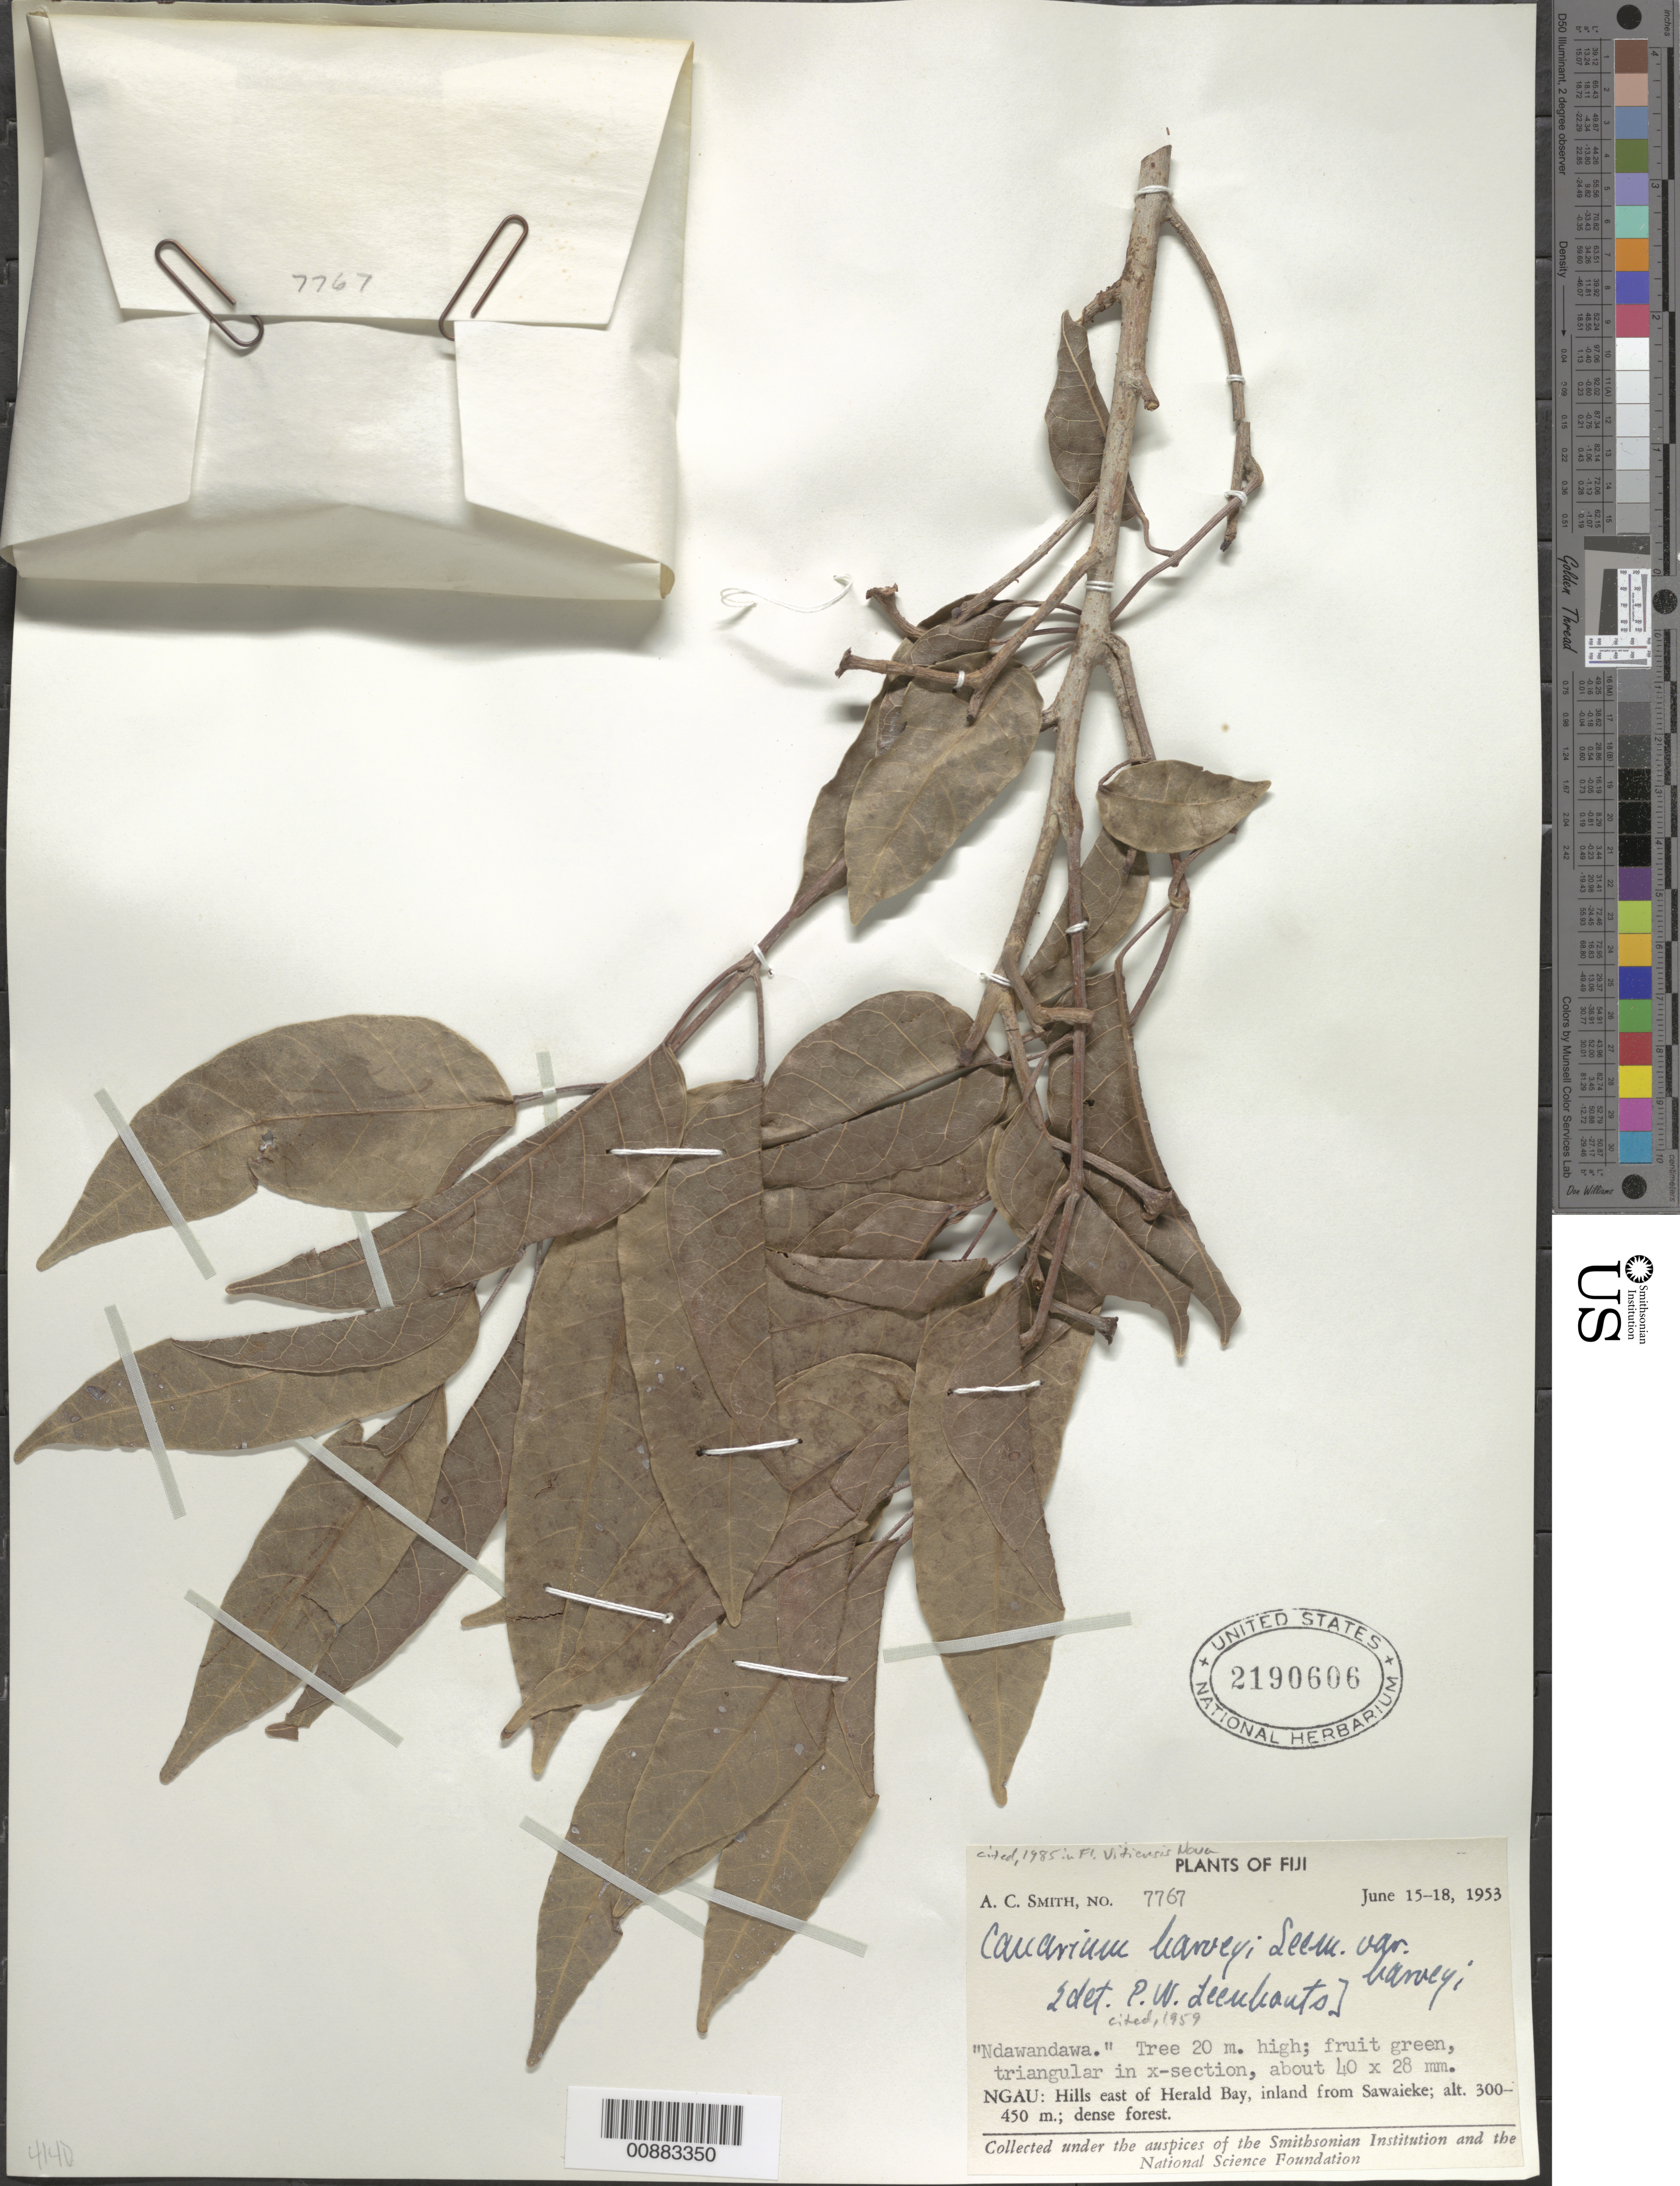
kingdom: Plantae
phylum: Tracheophyta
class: Magnoliopsida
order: Sapindales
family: Burseraceae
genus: Canarium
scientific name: Canarium harveyi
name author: Seem.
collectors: A. C. Smith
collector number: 7767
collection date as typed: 15 Jun 1953 to 18 Jun 1953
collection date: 1953-06-15/1953-06-18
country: Fiji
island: Gau [Ngau]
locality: Ngau: Hills east of Herald Bay, inland from Sawaieke.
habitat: Dense forest.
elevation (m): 300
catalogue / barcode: US 2190606